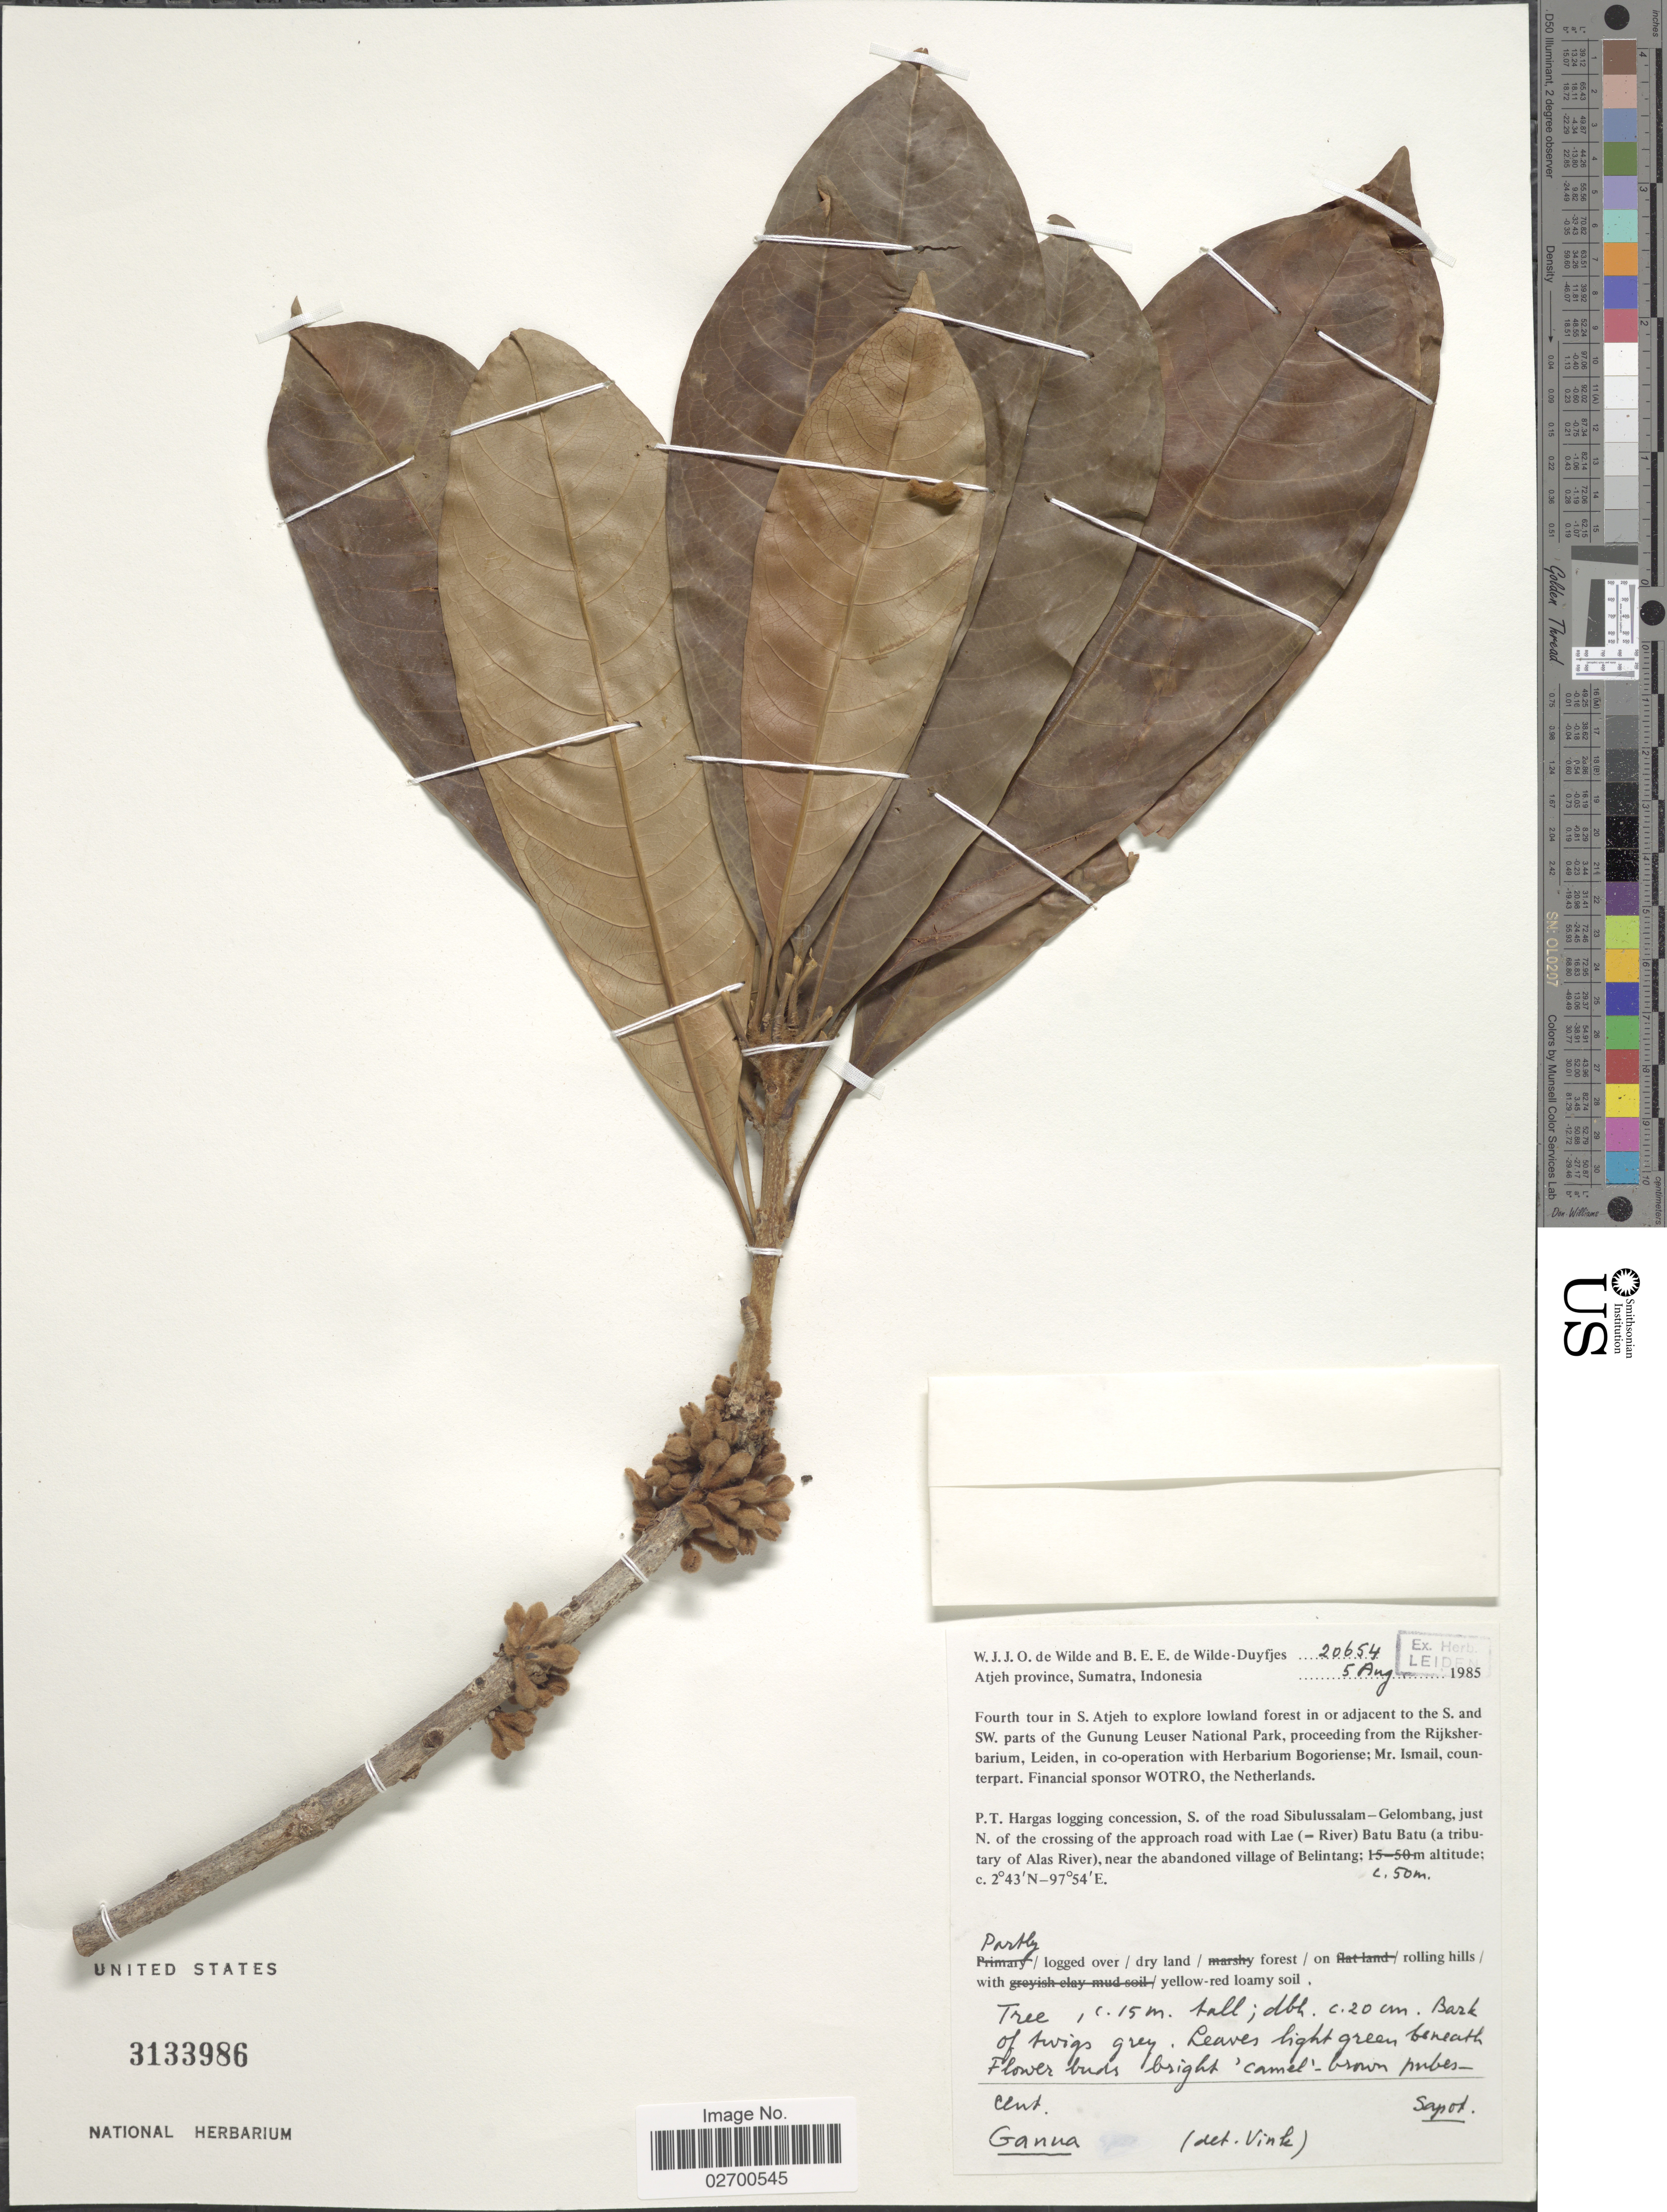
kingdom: Plantae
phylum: Tracheophyta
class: Magnoliopsida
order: Ericales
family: Sapotaceae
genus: Madhuca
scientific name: Madhuca sp.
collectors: W. J. de Wilde & B. E. de Wilde-Duyfjes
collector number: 20654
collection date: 1985-08-05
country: Indonesia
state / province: Sumatra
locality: Atjeh province. P.T. Hargas logging concession, S. of the road Sibulussalam-Gelombang, just N. of the crossing of the approach road with Lae (-River) Batu Batu (a tributary of Alas River), near the abandoned village of Belintang.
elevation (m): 50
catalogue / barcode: US 3133986